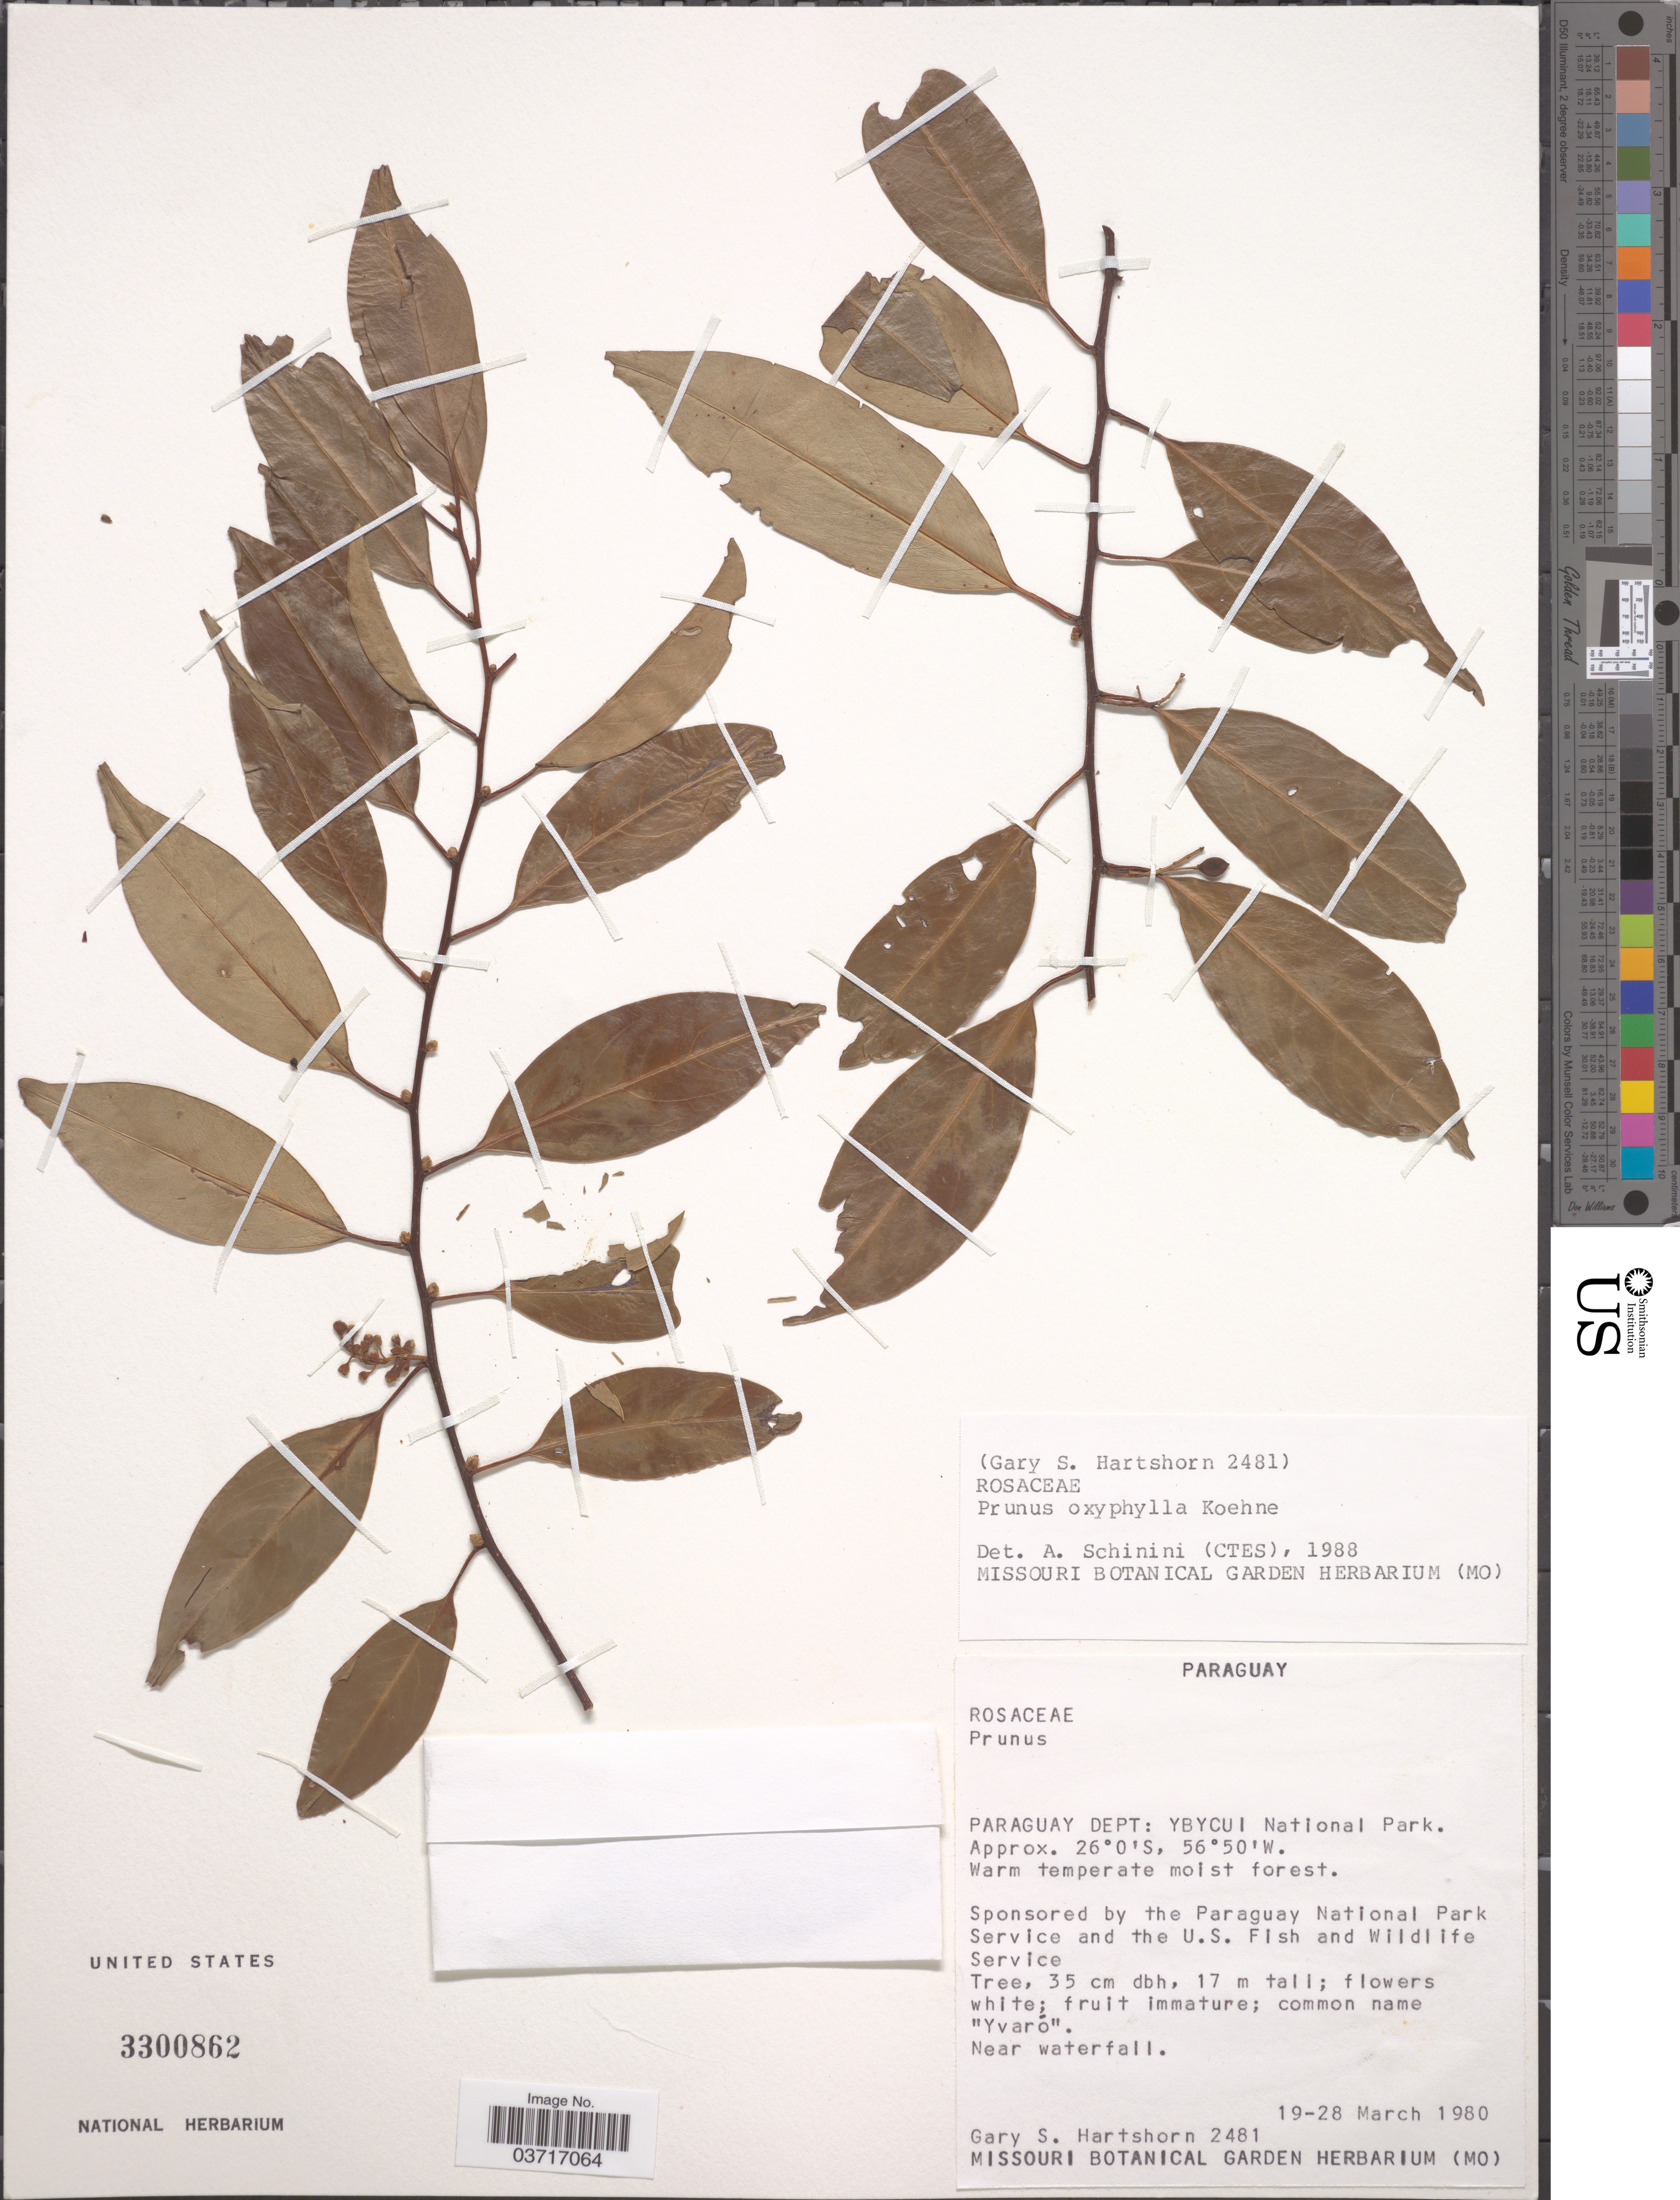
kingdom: Plantae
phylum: Tracheophyta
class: Magnoliopsida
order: Rosales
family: Rosaceae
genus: Prunus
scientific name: Prunus oxyphylla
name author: Koehne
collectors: G. Hartshorn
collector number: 2481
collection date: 1980-03-19/1980-03-28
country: Paraguay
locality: Paraguay Dept: Ybycui National Park.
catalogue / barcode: US 3300862